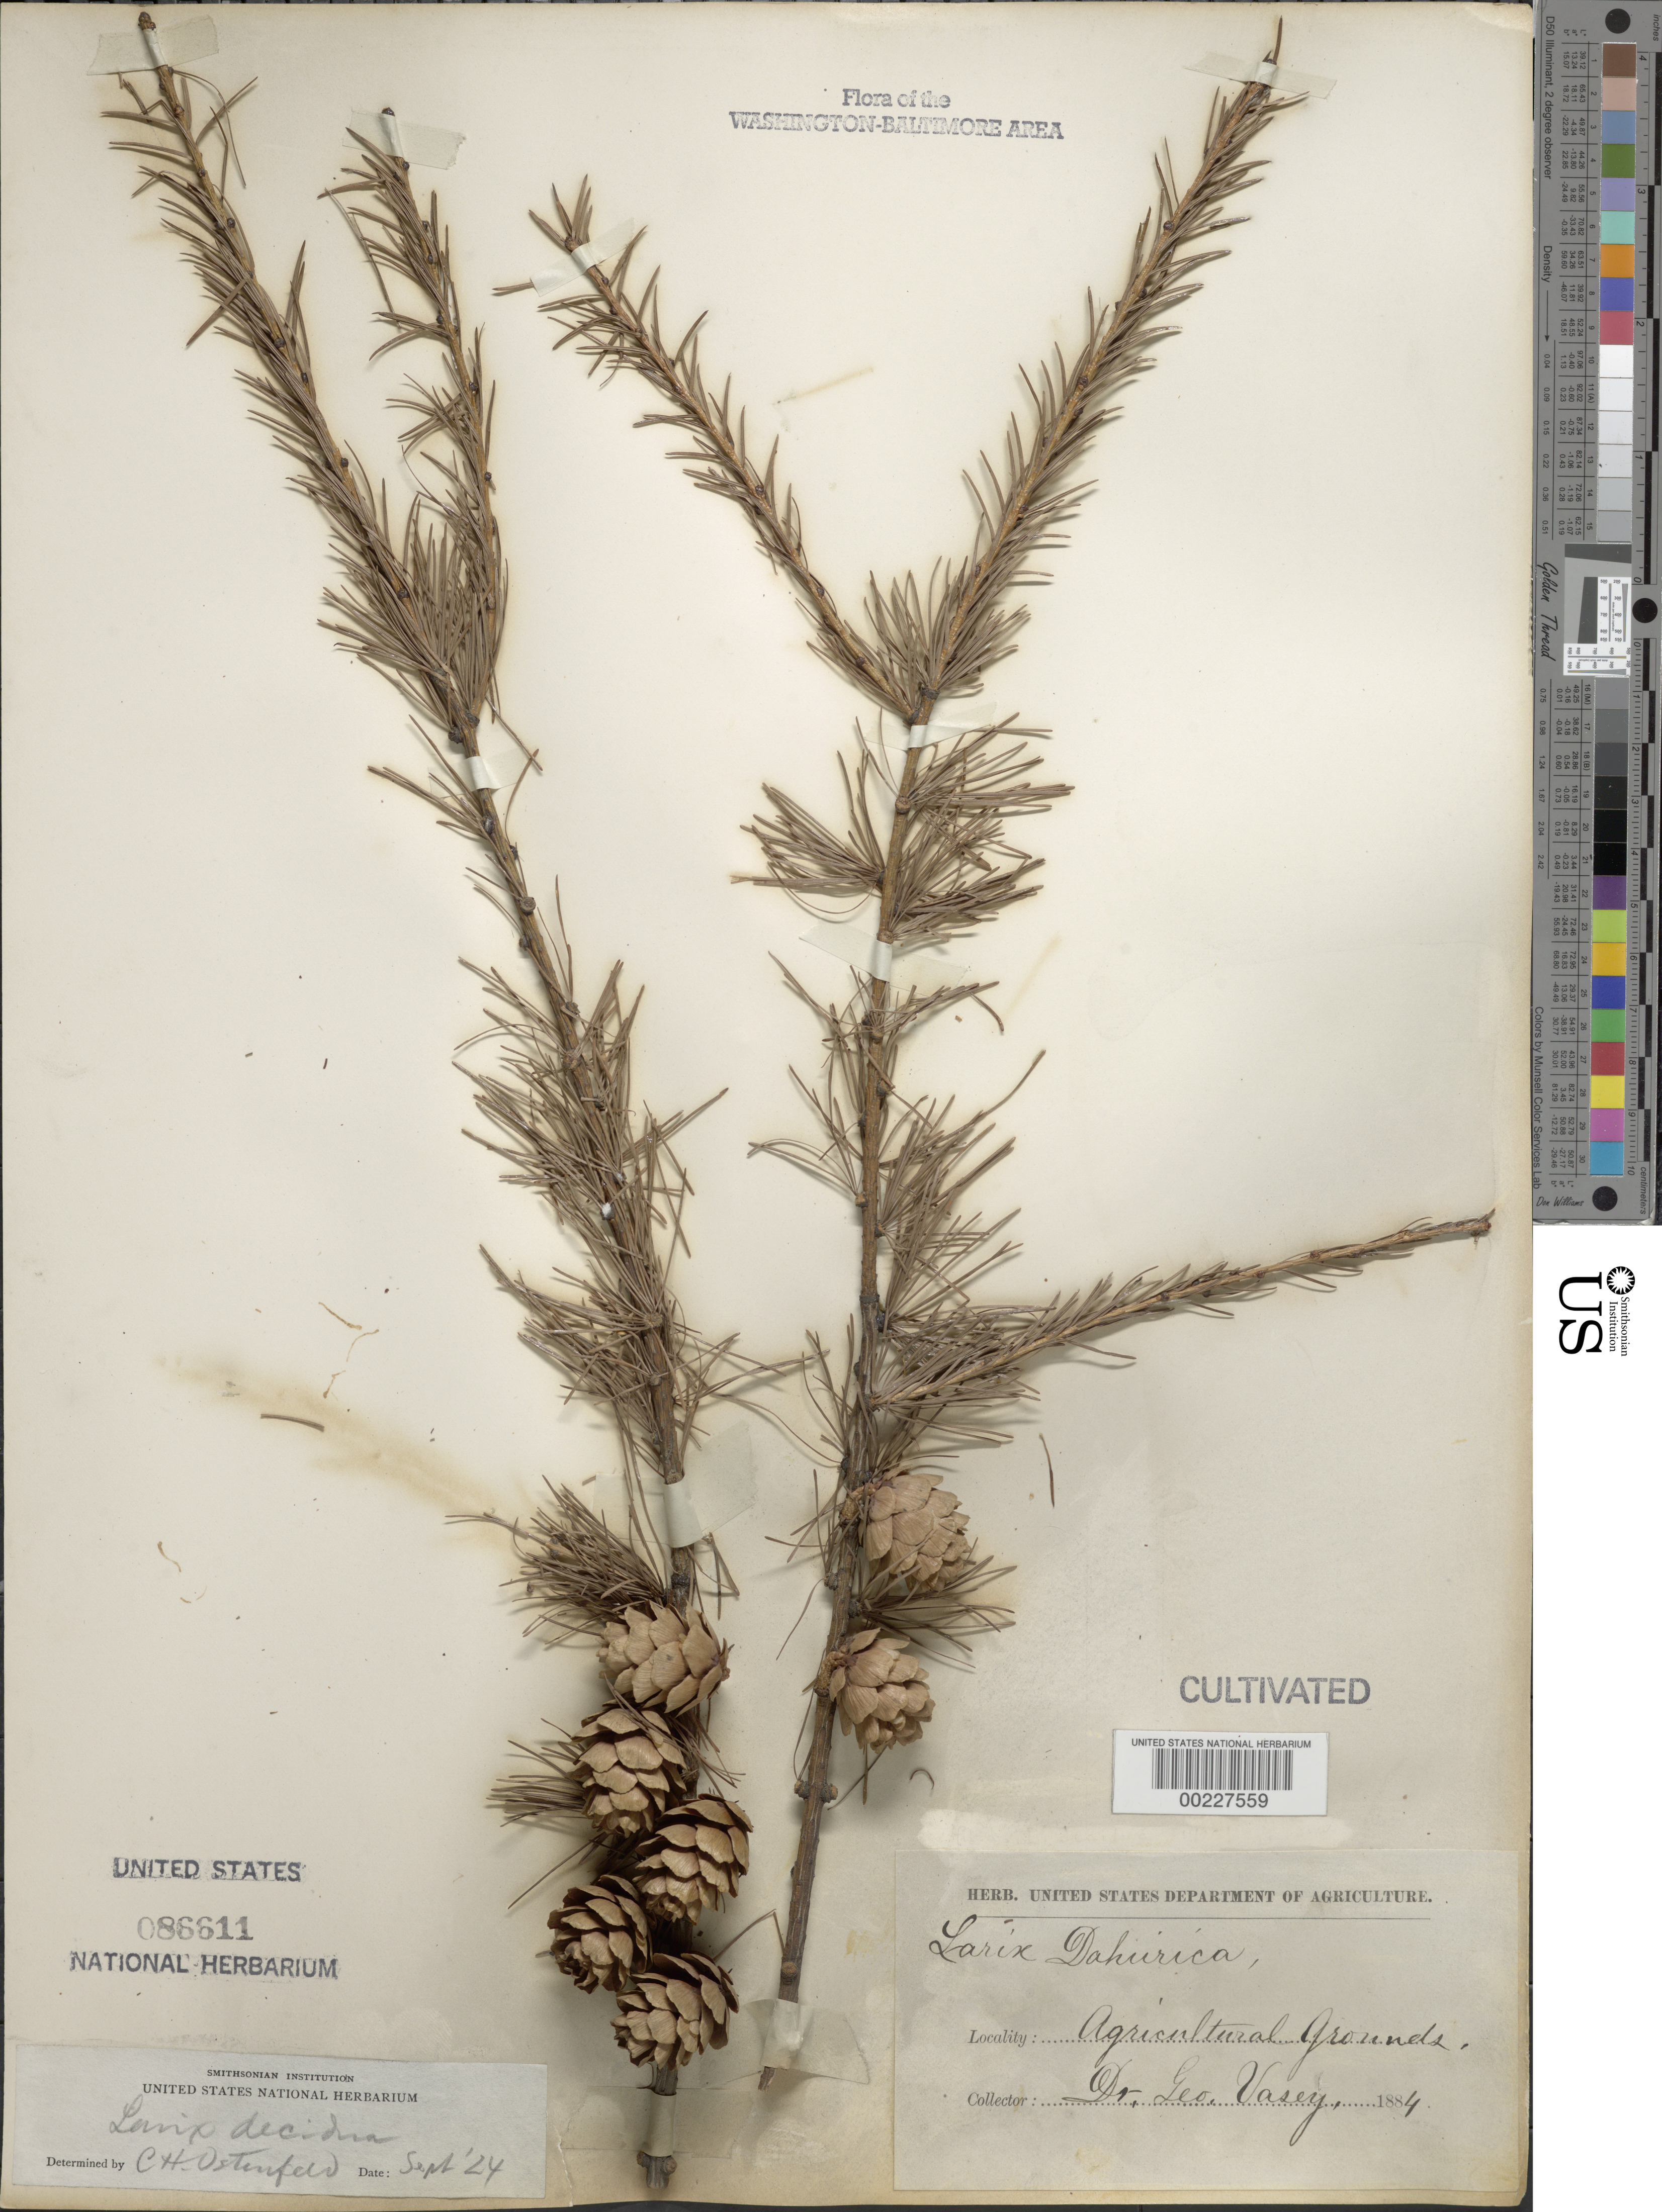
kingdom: Plantae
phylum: Tracheophyta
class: Pinopsida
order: Pinales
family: Pinaceae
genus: Larix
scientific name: Larix decidua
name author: Mill.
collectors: G. R. Vasey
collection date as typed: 1884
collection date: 1884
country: United States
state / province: District of Columbia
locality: Agricultural grounds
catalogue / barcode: US 86611